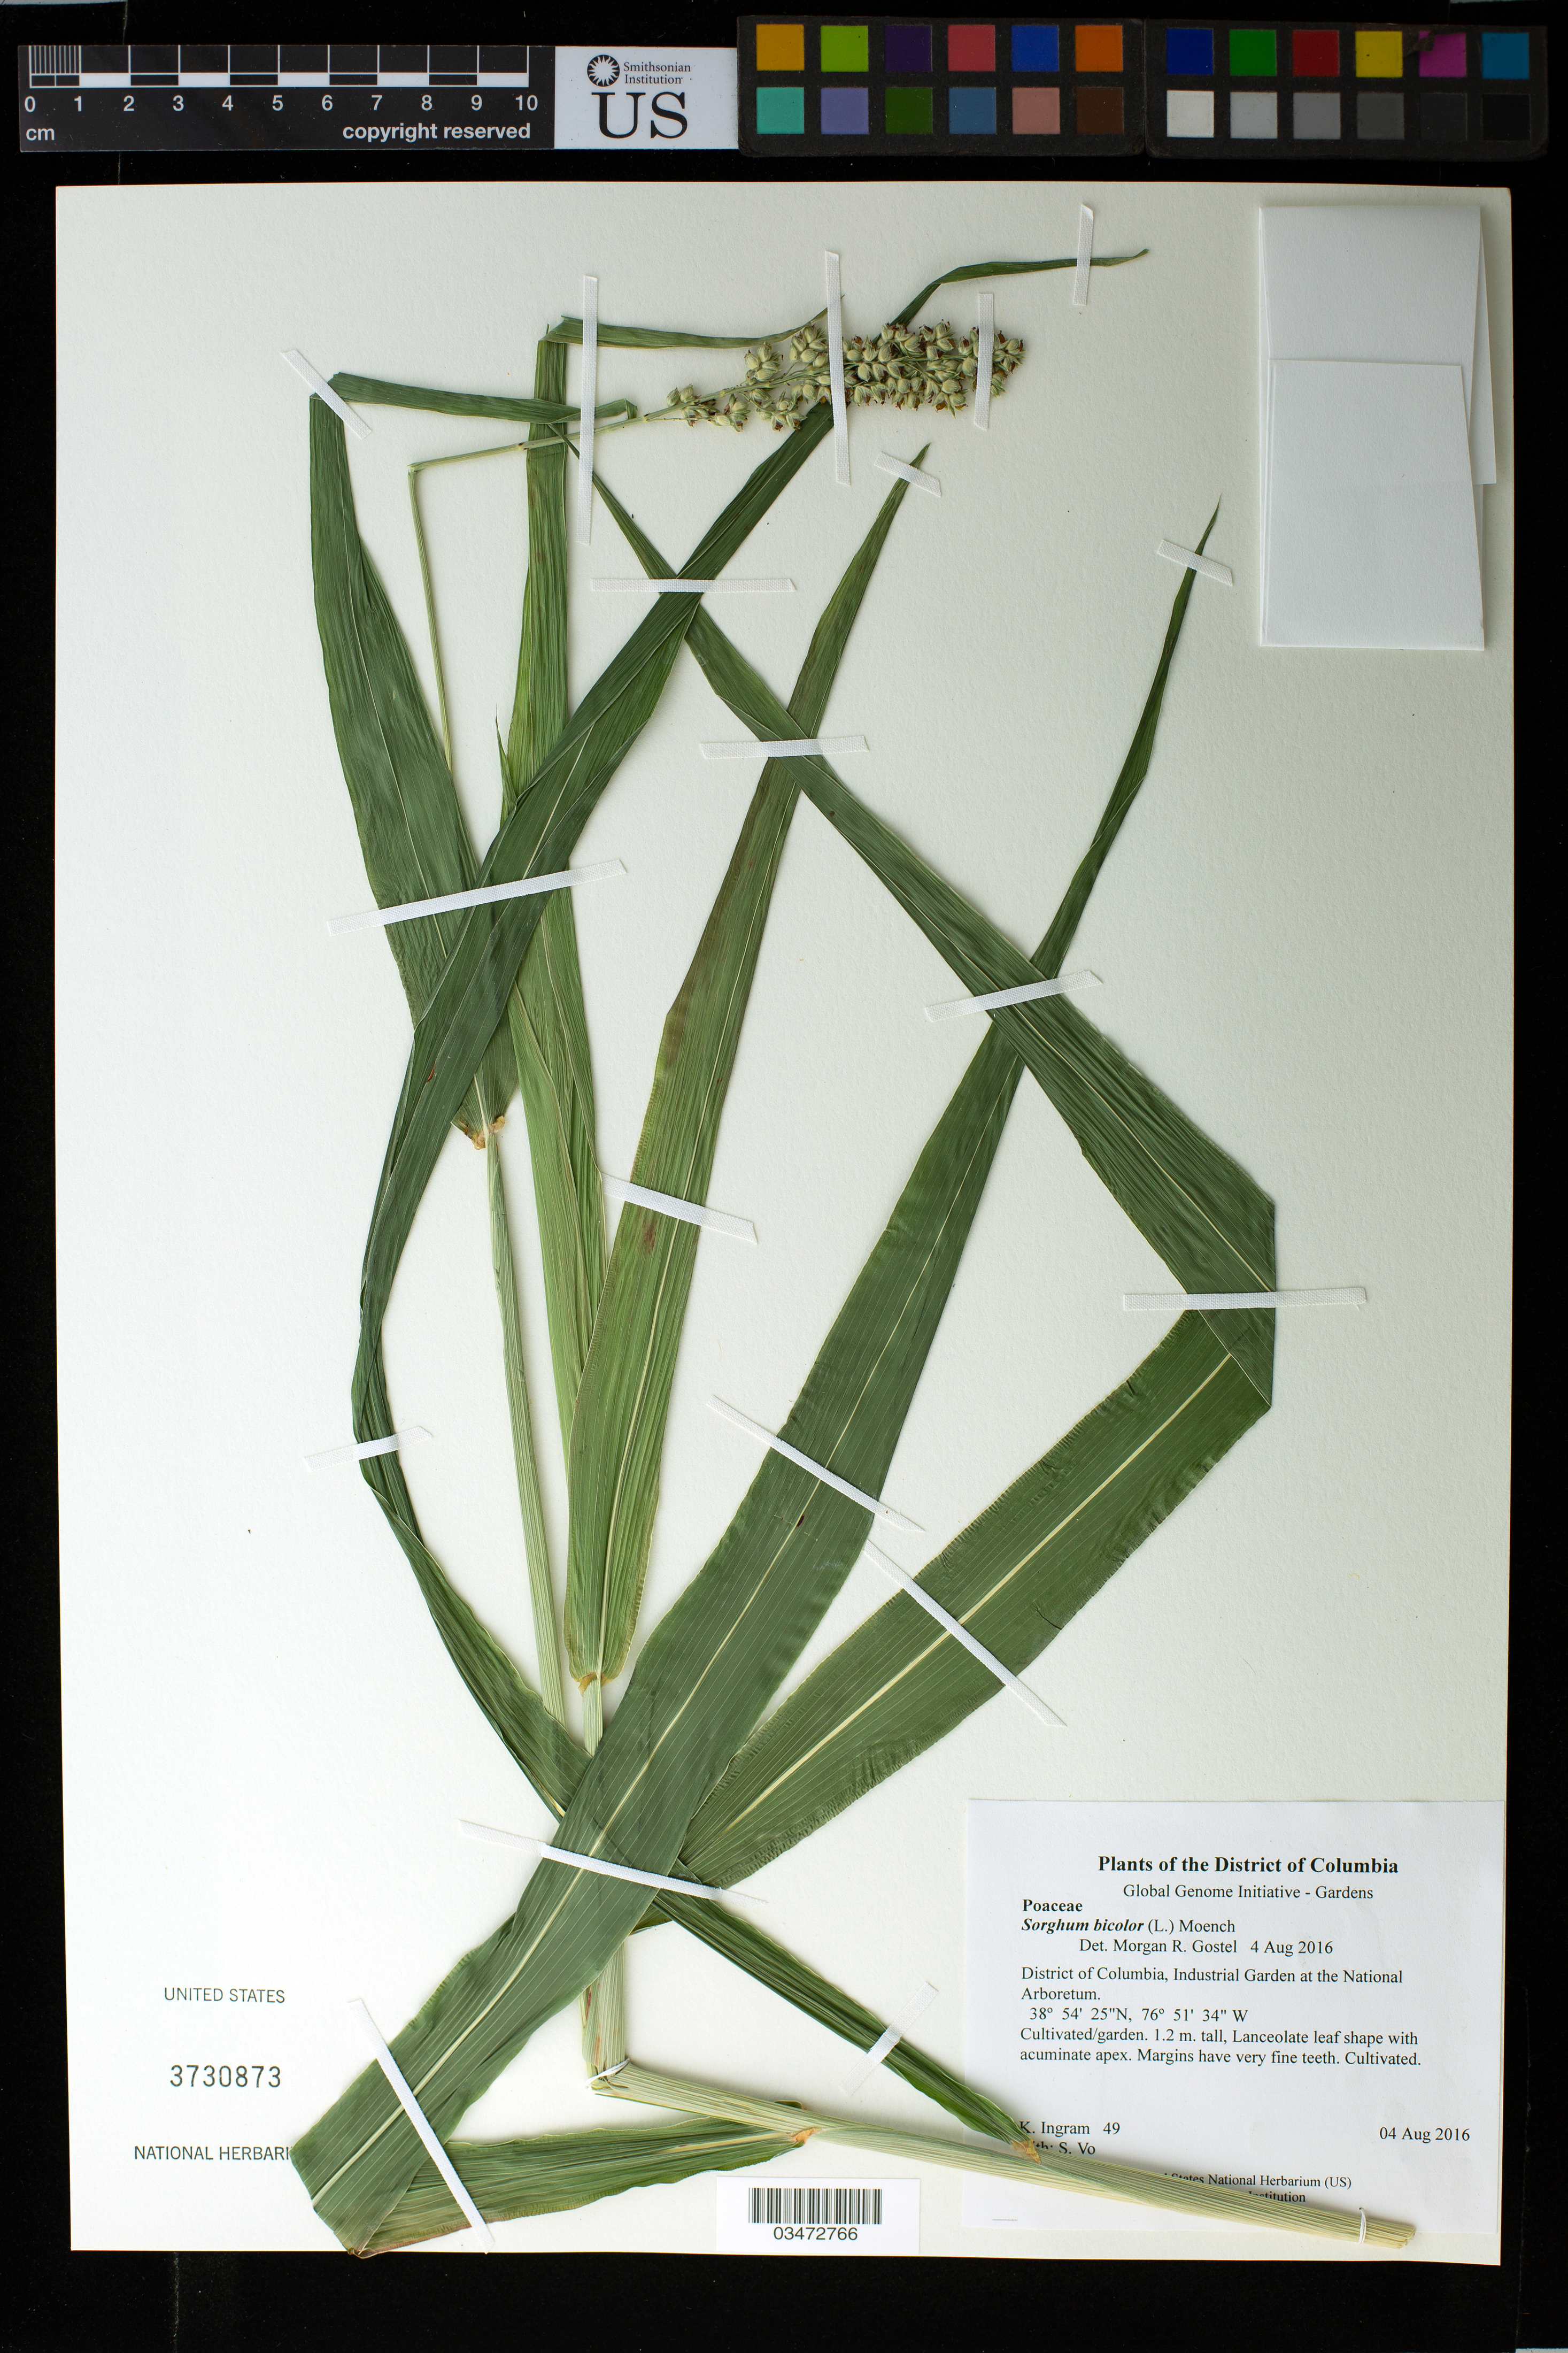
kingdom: Plantae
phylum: Tracheophyta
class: Liliopsida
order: Poales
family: Poaceae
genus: Sorghum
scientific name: Sorghum bicolor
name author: (L.) Moench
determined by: Gostel, M. R.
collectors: K. S. Ingram & S. Vo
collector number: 49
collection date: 2016-08-04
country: United States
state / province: District of Columbia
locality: Industrial Garden at the National Arboretum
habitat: Cultivated/garden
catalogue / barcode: US 3730873